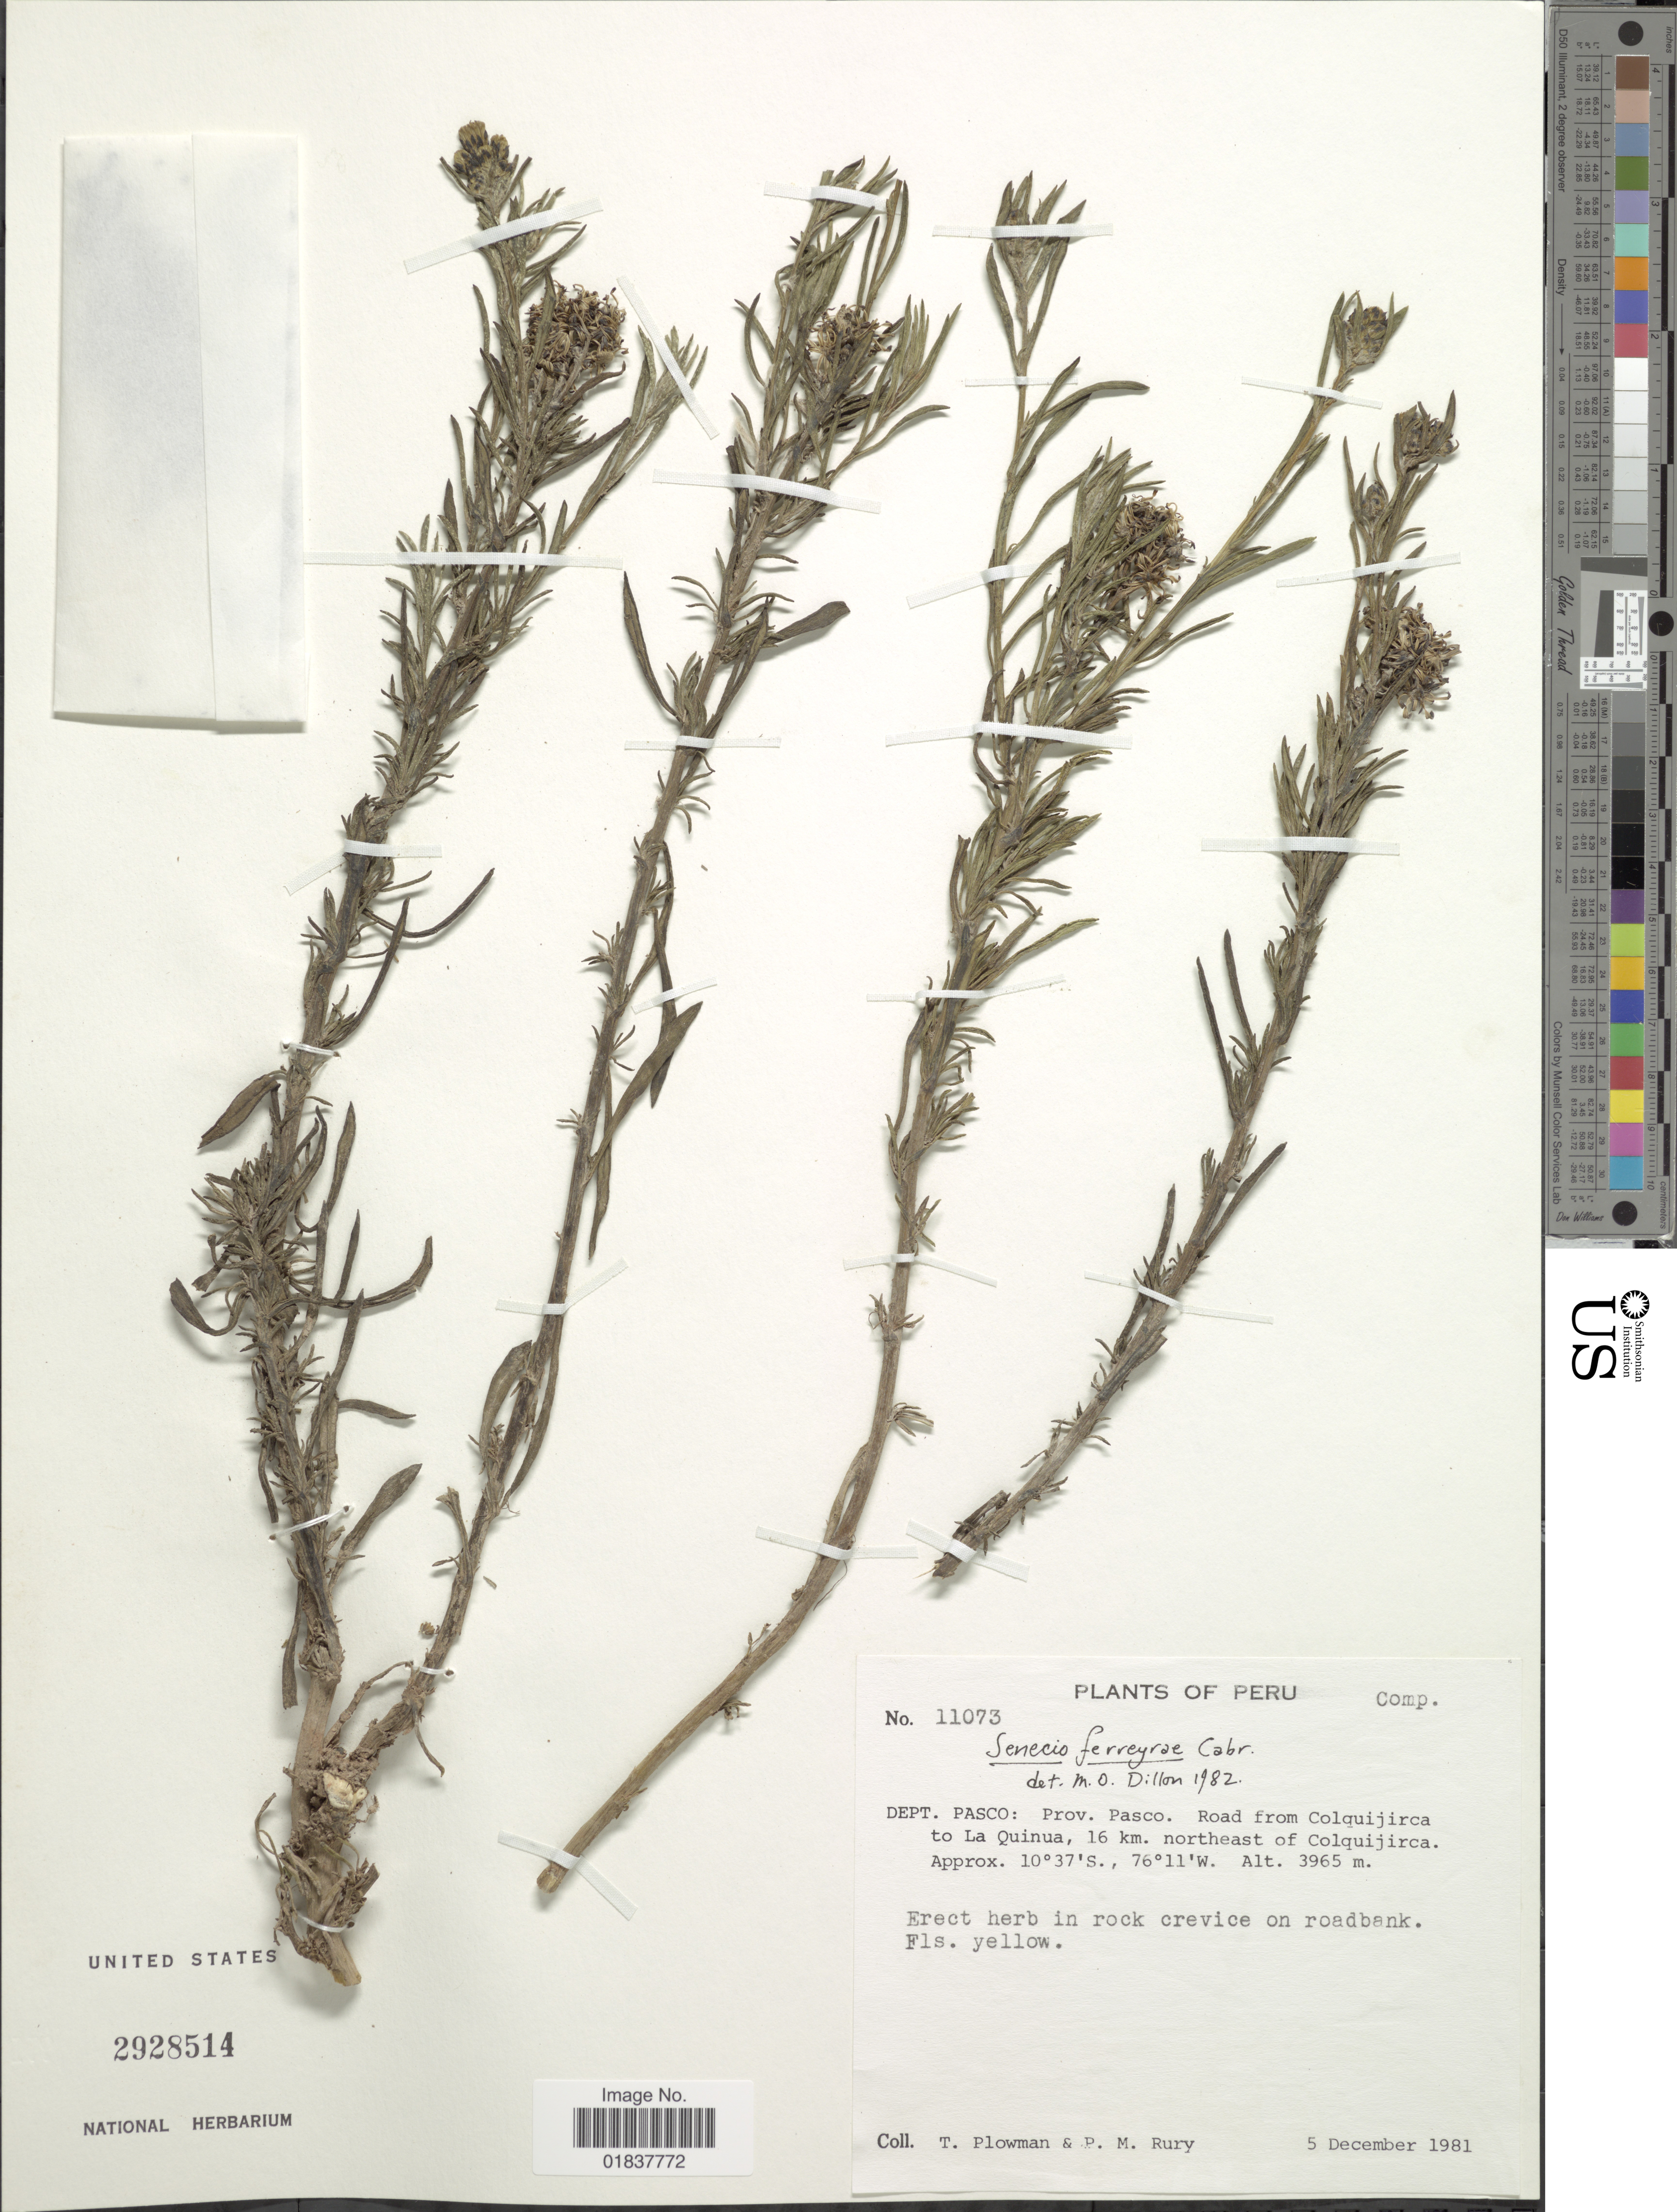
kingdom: Plantae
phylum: Tracheophyta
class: Magnoliopsida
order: Asterales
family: Asteraceae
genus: Senecio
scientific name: Senecio ferreyrae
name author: Cabrera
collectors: T. Plowman & P. M. Rury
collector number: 11073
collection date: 1981-12-05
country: Peru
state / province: Pasco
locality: Prov. Pasco, road from Colquijirca to La Quinua, 16 km northeast of Colquijirca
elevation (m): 3965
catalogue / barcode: US 2928514